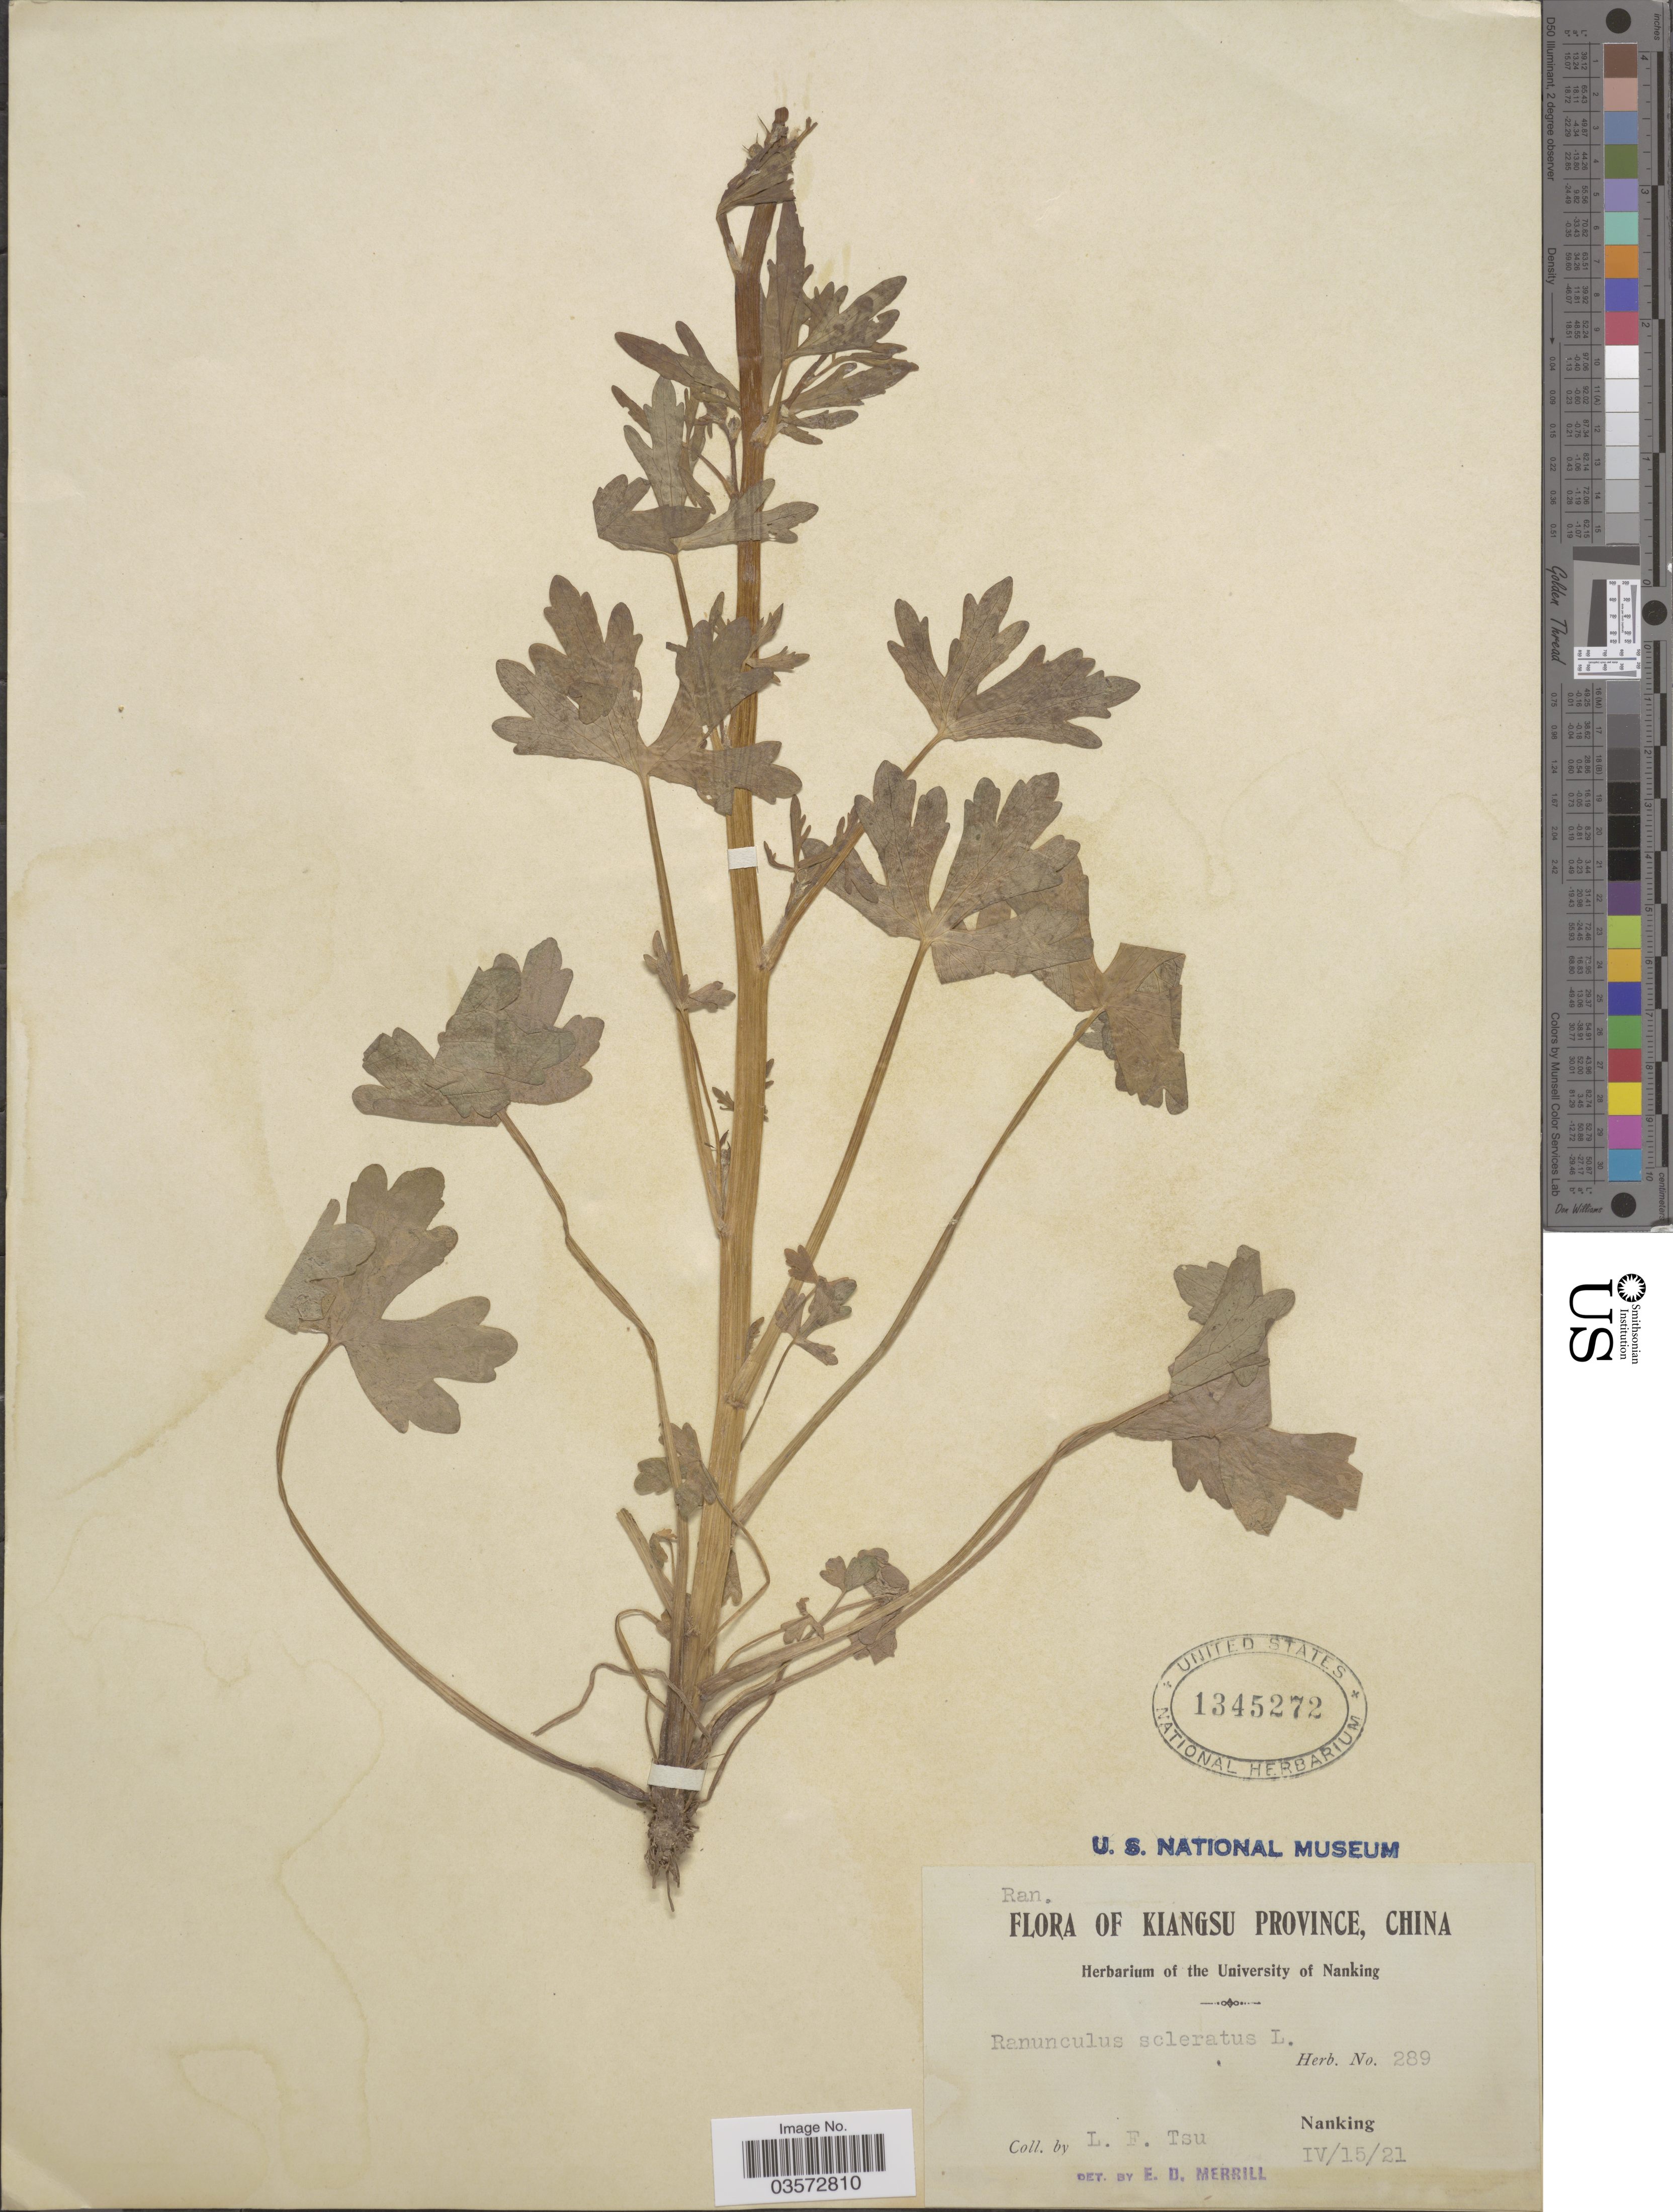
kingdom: Plantae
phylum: Tracheophyta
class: Magnoliopsida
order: Ranunculales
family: Ranunculaceae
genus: Ranunculus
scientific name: Ranunculus sceleratus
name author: L.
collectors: L. Tsu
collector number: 289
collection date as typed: Transcribed d/m/y: 15/4/21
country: China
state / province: Jiangsu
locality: Kiangsu Province. Nanking.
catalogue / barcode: US 1345272